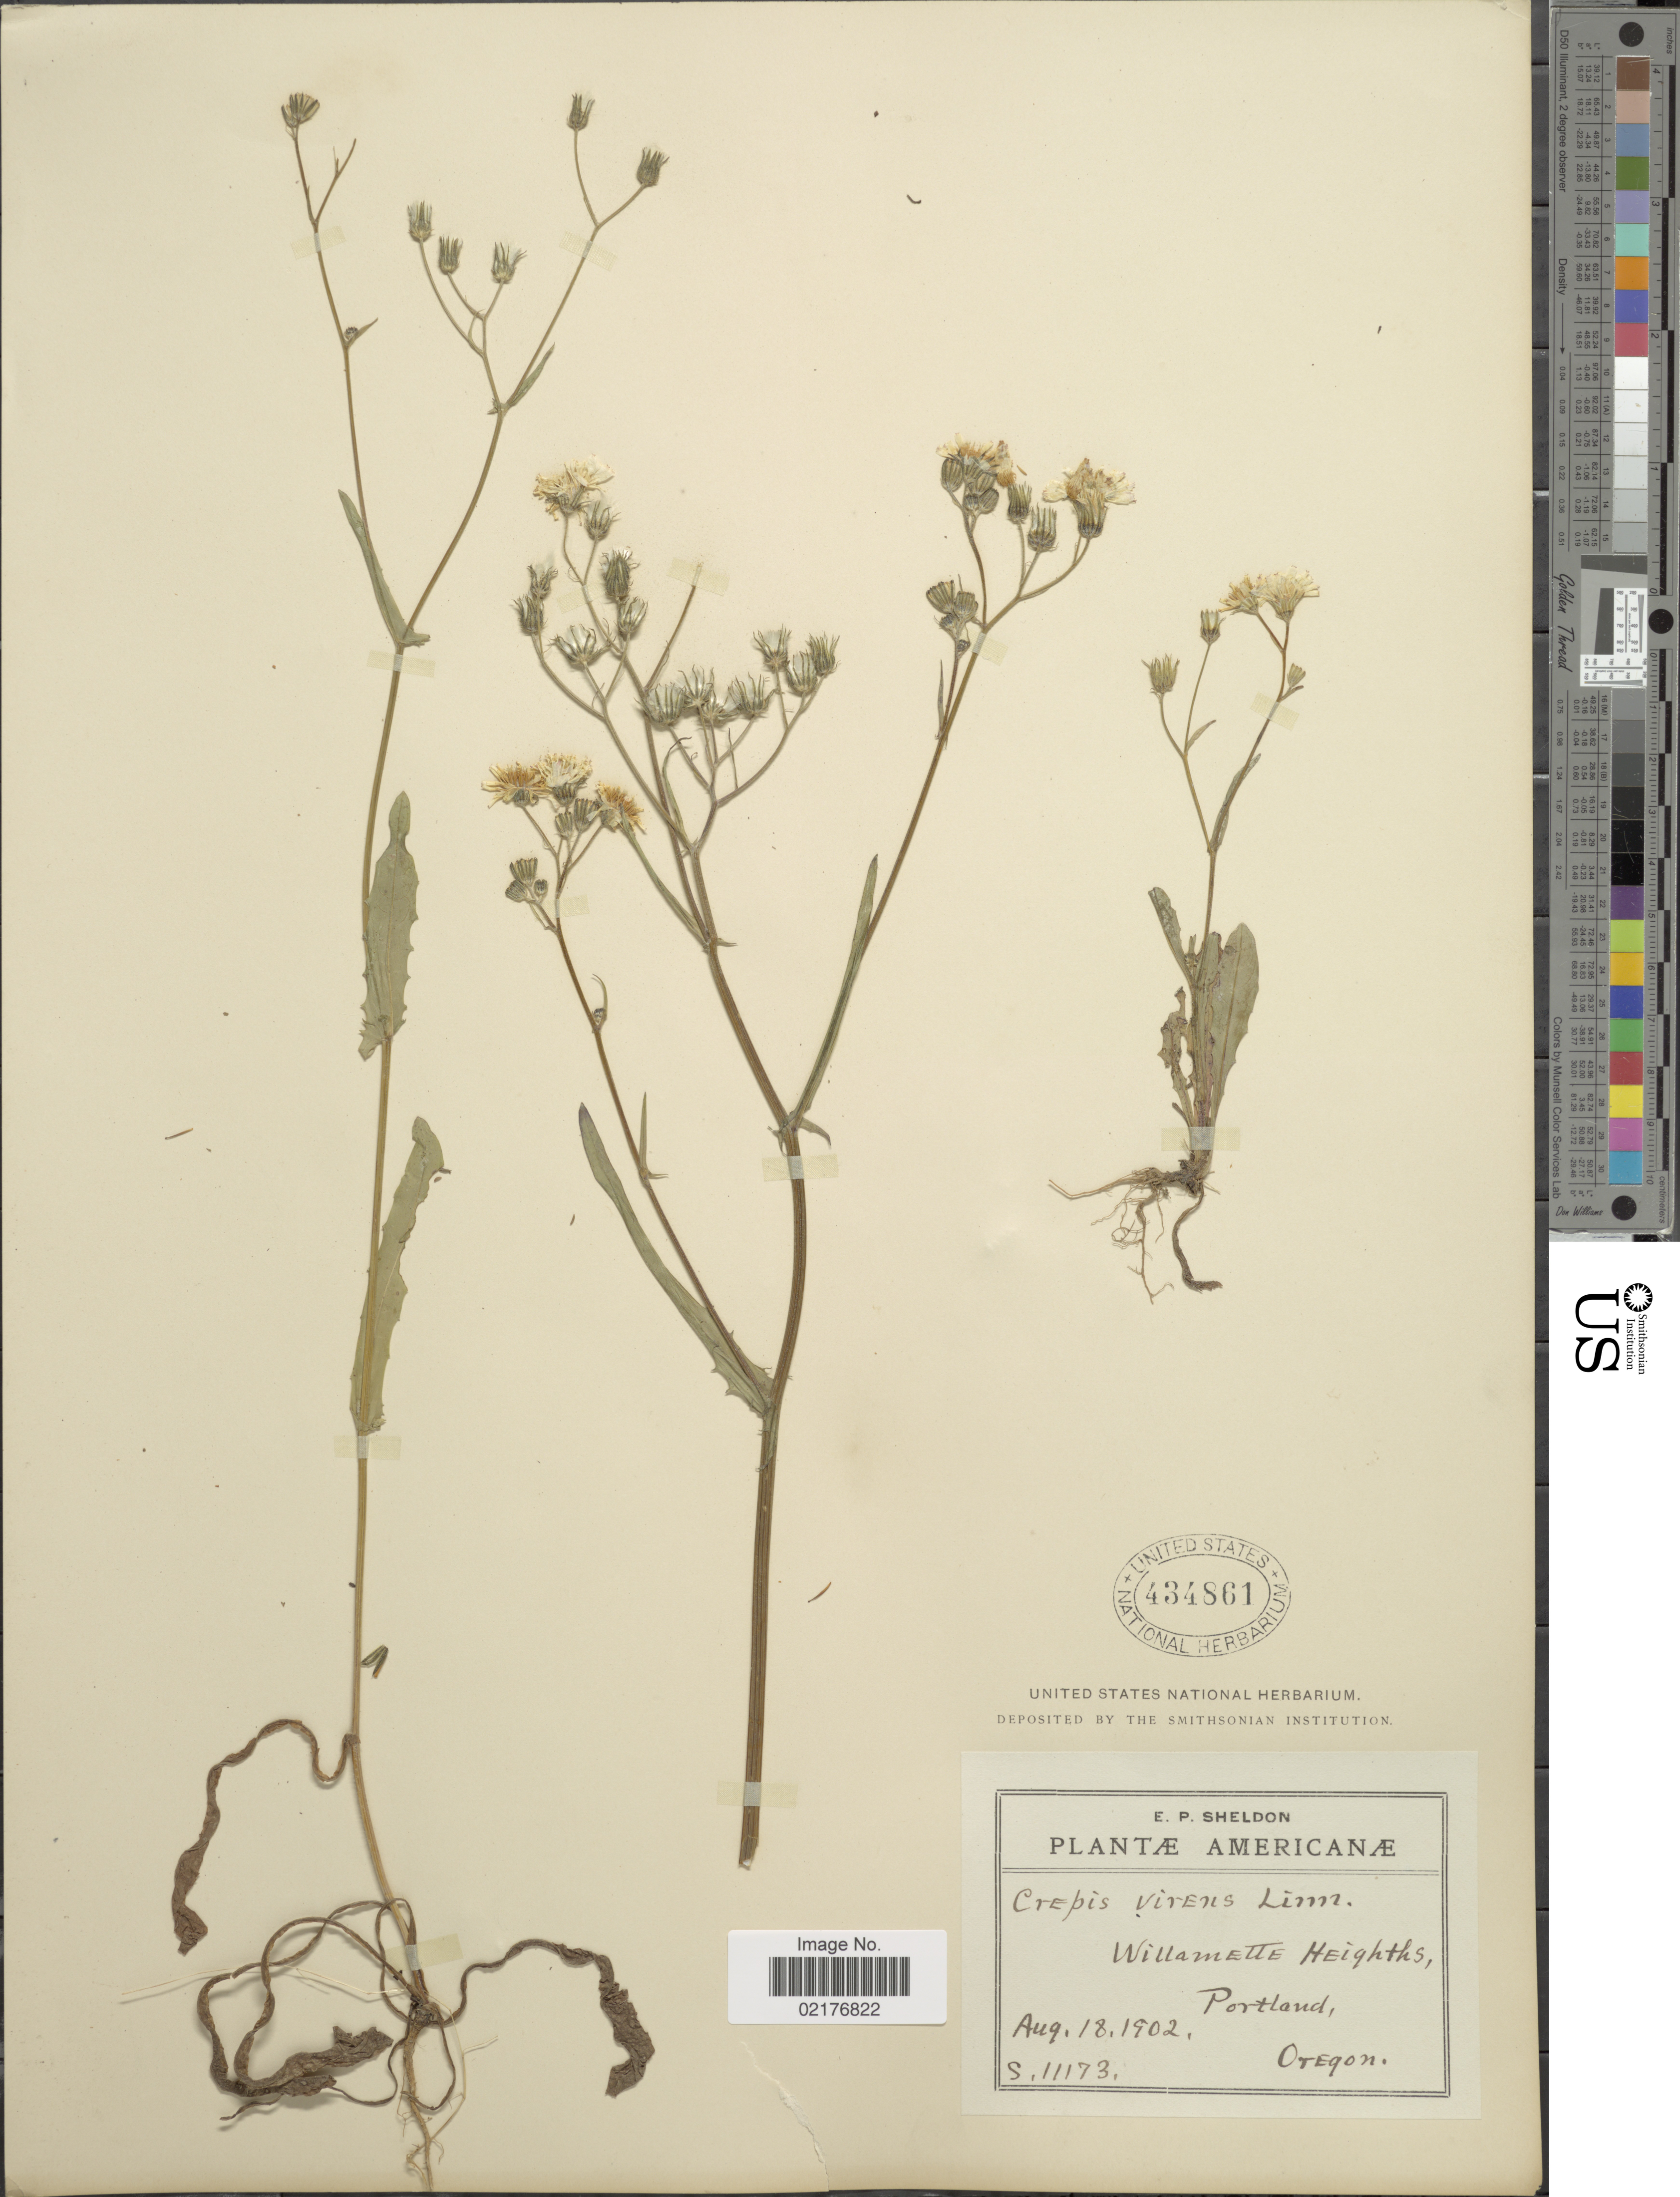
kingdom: Plantae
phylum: Tracheophyta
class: Magnoliopsida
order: Asterales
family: Asteraceae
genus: Crepis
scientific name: Crepis capillaris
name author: (L.) Wallr.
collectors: E. P. Sheldon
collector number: S.11173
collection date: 1902-08-18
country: United States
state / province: Oregon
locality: Willamette Heights, Portland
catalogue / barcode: US 434861